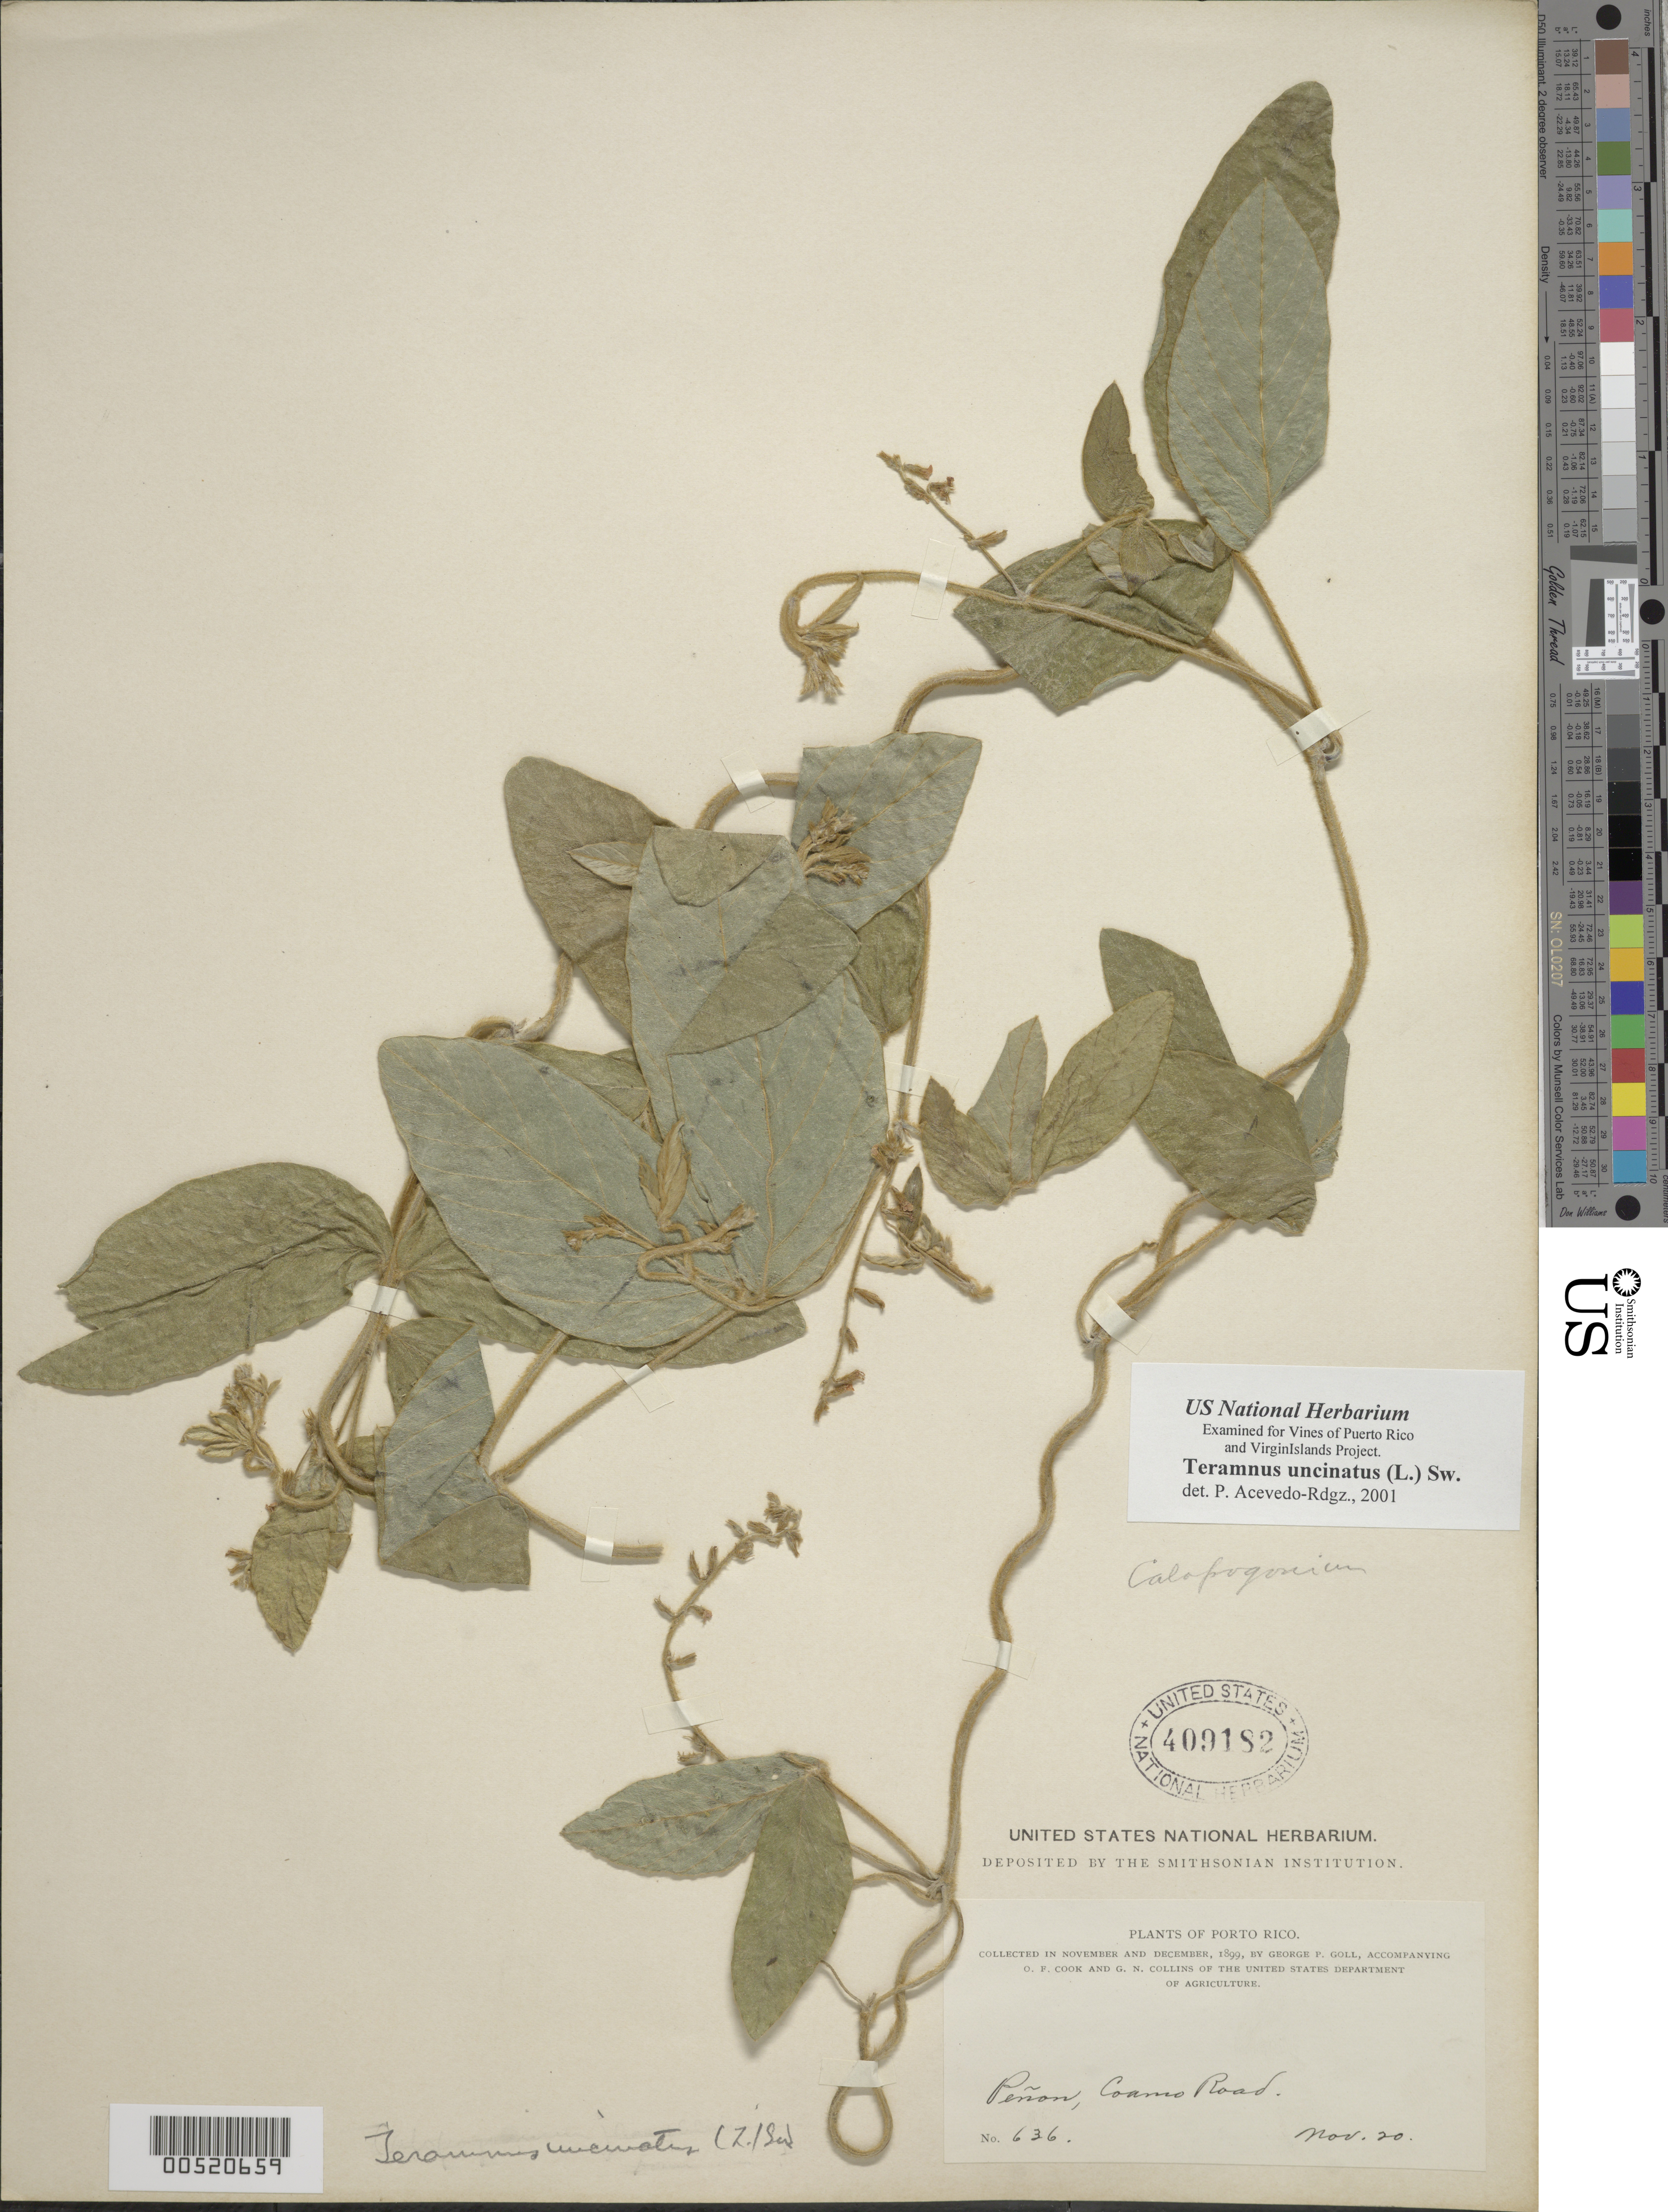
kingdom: Plantae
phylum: Tracheophyta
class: Magnoliopsida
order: Fabales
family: Fabaceae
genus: Teramnus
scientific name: Teramnus uncinatus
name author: (L.) Sw.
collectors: G. Goll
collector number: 636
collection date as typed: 20 Nov 1899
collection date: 1899-11-20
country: Puerto Rico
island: Greater Antilles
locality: Peñon, Coamo Road.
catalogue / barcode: US 409182